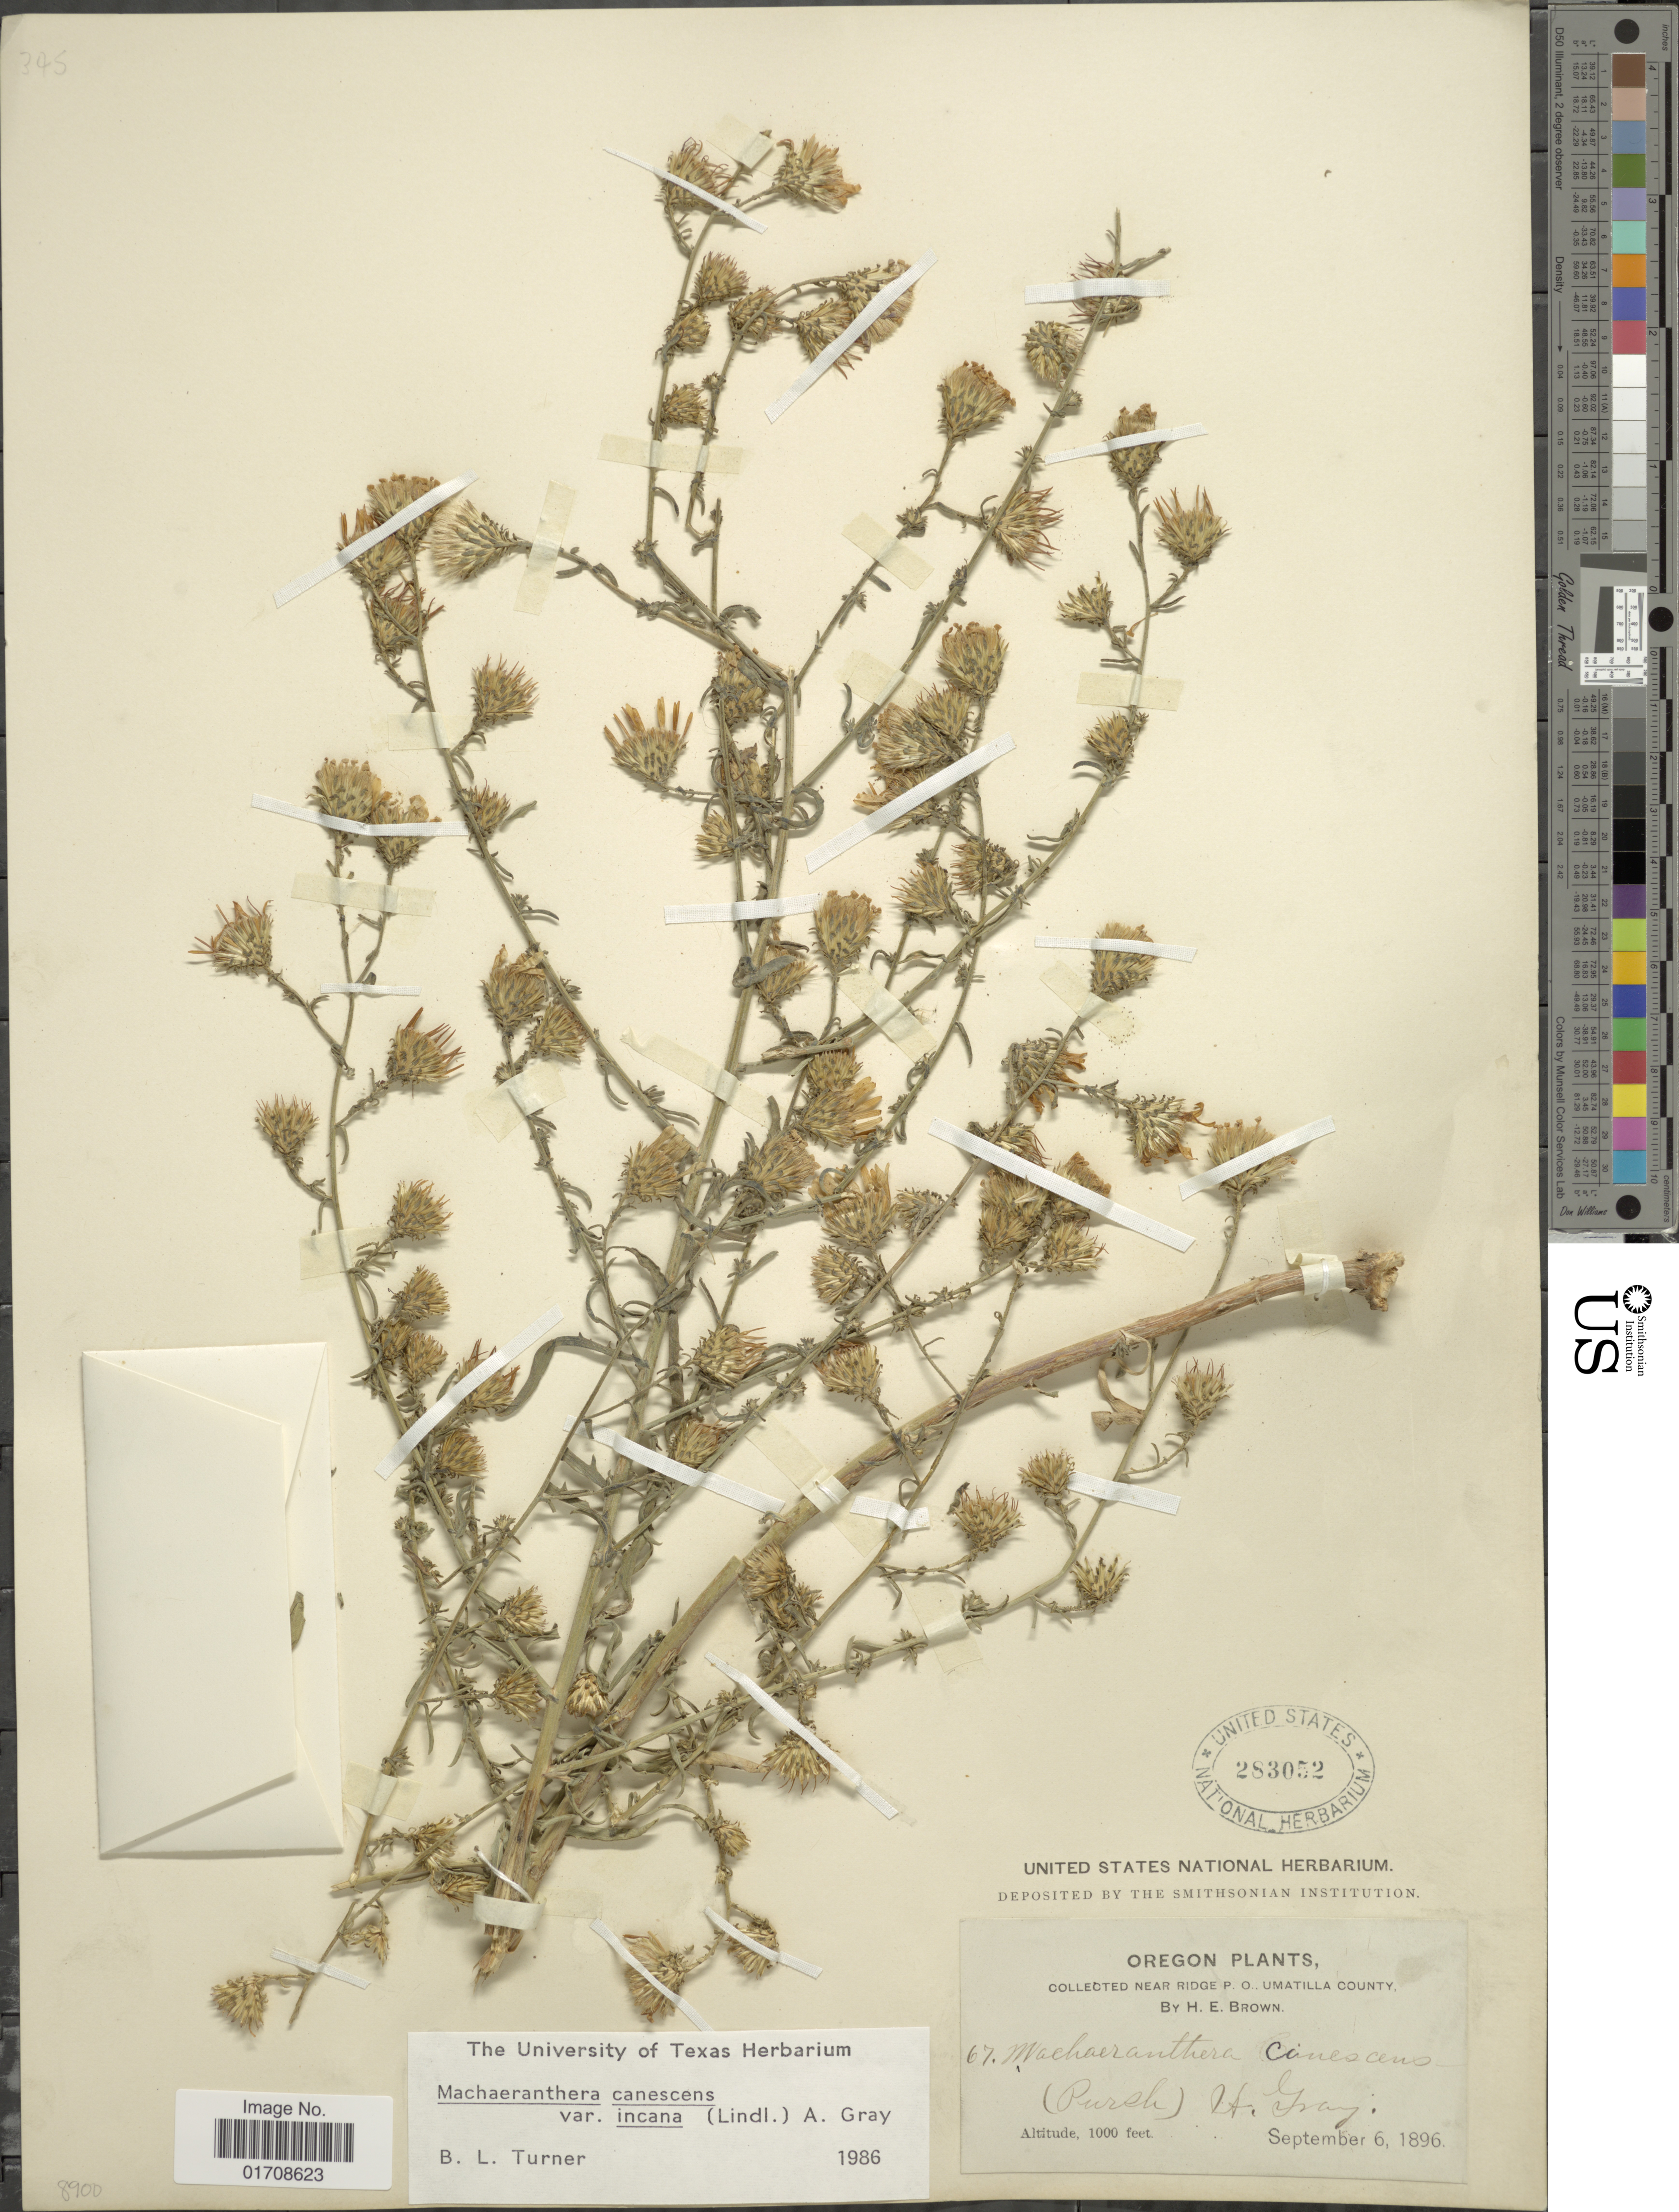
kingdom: Plantae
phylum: Tracheophyta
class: Magnoliopsida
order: Asterales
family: Asteraceae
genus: Machaeranthera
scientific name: Machaeranthera canescens var. incana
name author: (Lindl.) A. Gray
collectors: H. E. Brown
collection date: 1896-09-06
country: United States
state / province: Oregon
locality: Near Ridge P. O. Umatilla County.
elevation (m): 305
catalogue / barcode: US 283052